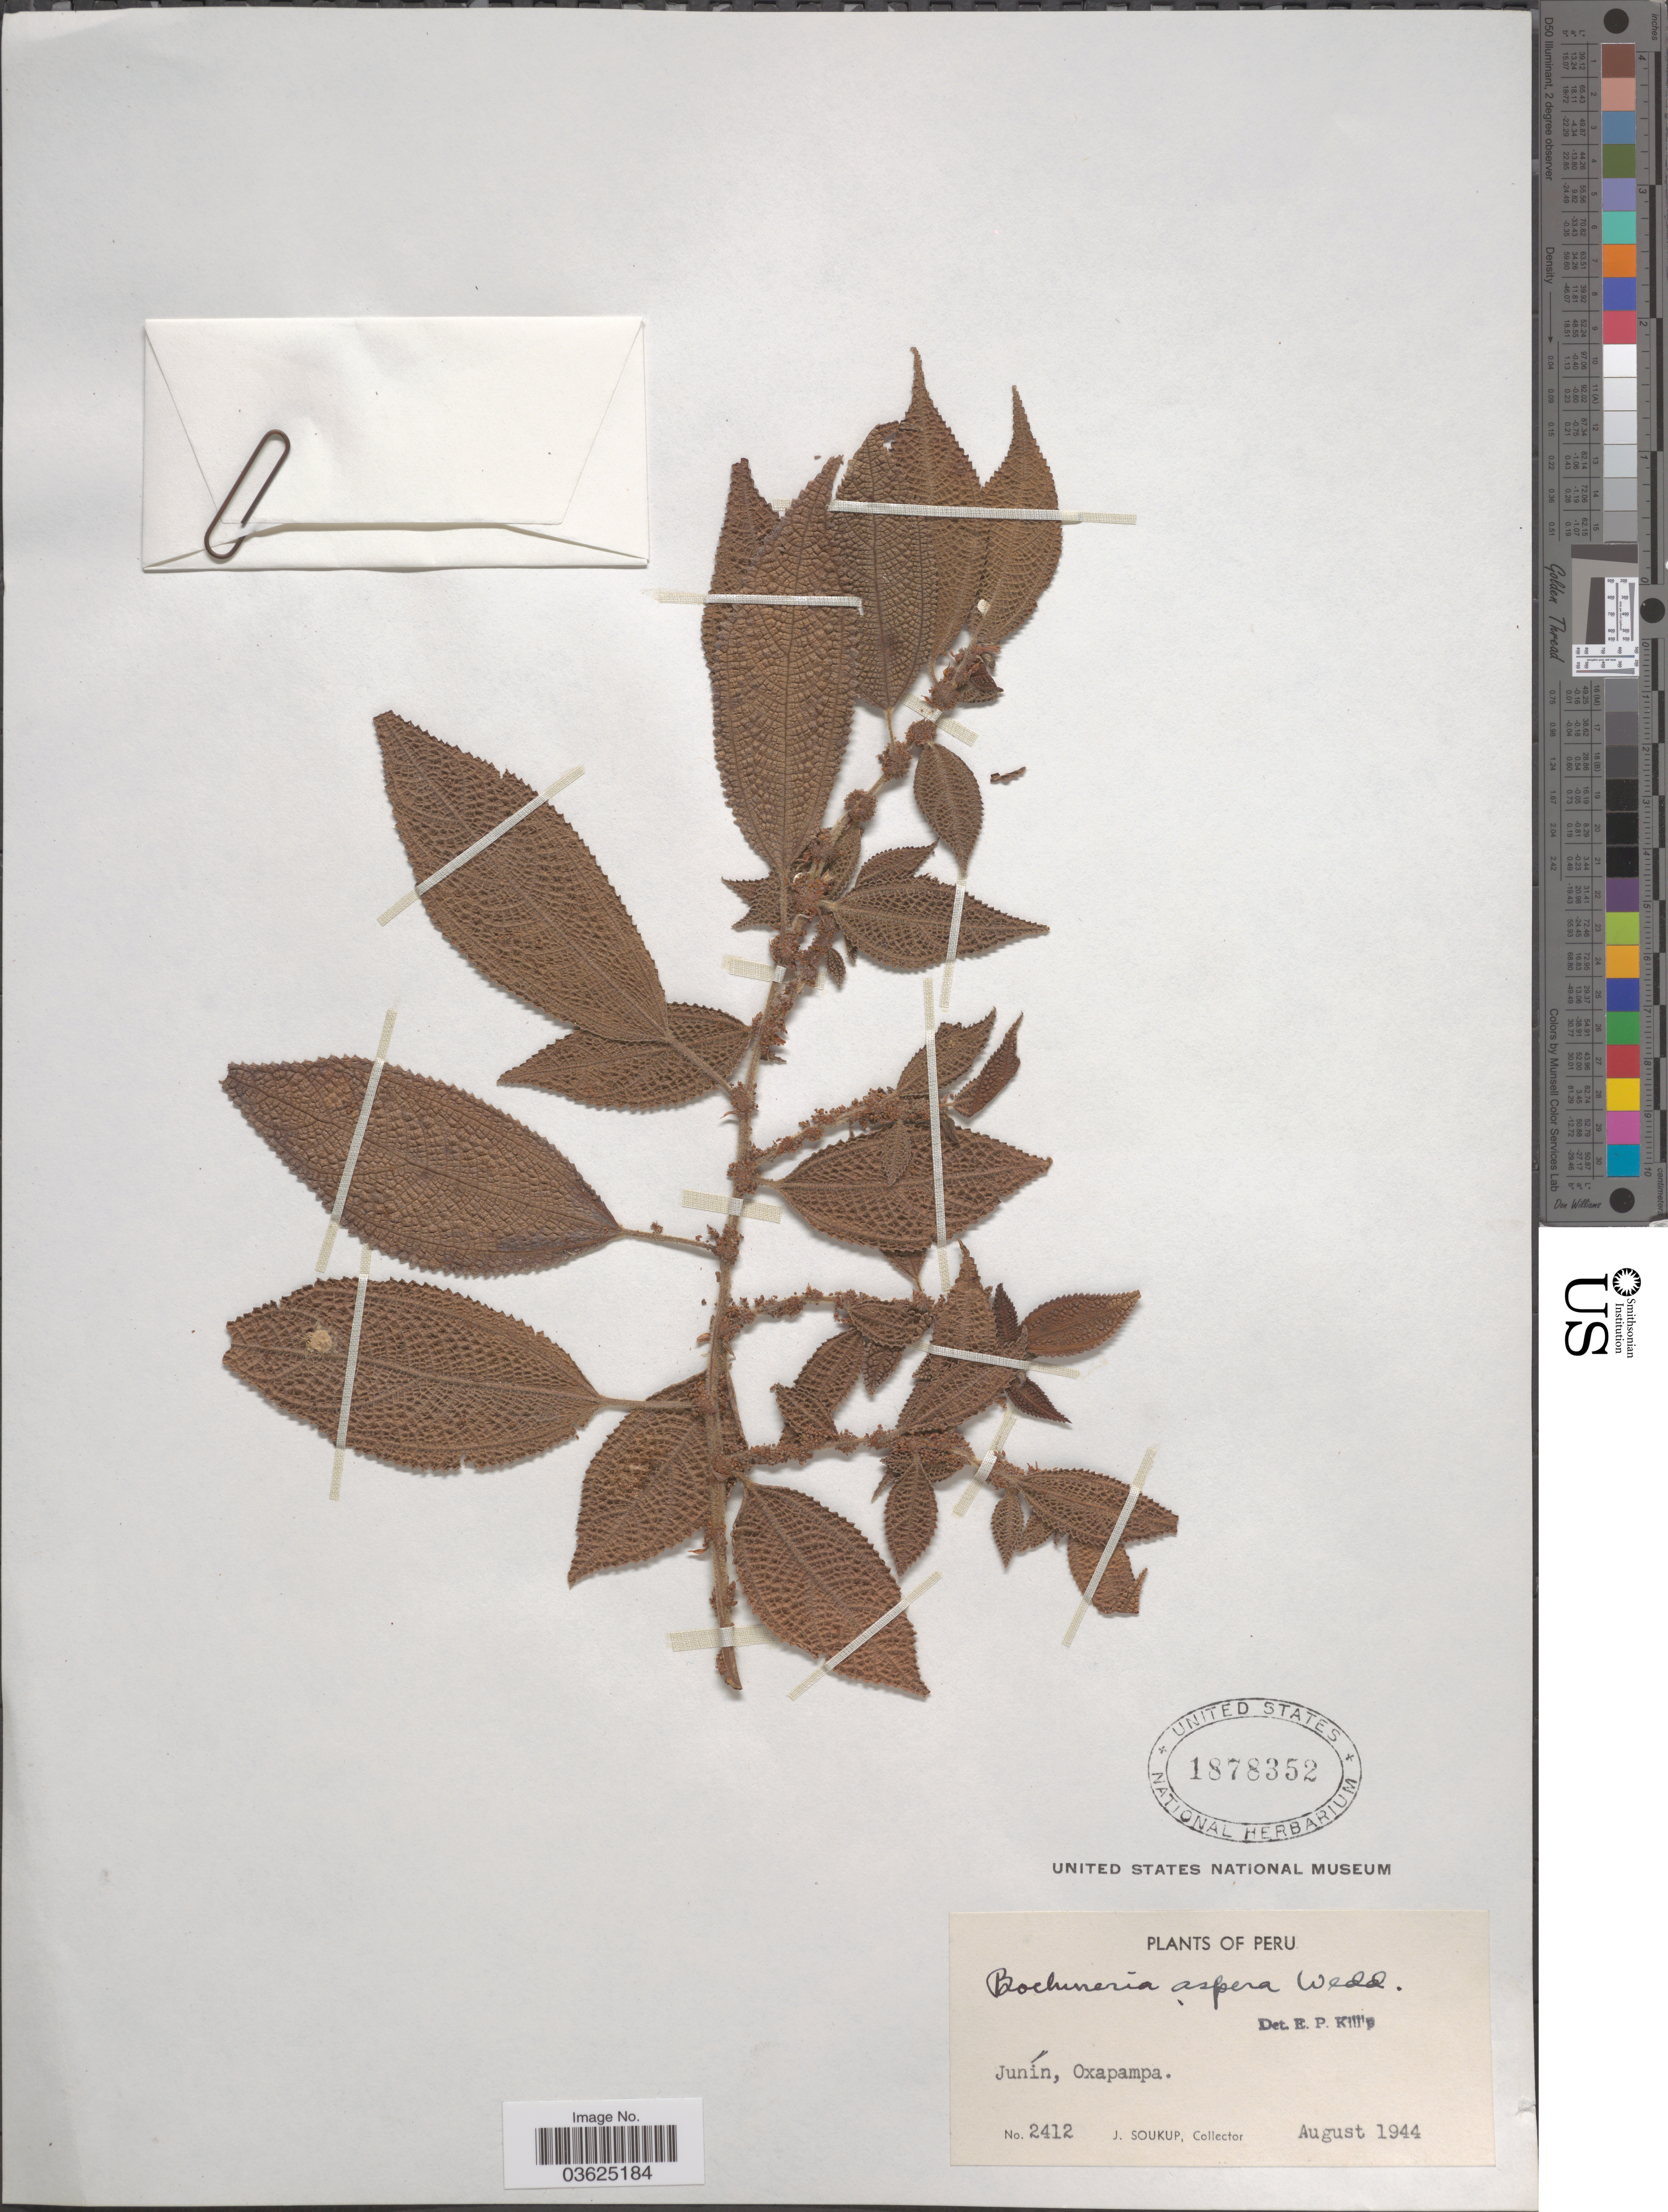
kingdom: Plantae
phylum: Tracheophyta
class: Magnoliopsida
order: Rosales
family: Urticaceae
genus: Boehmeria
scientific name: Boehmeria aspera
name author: Wedd.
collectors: J. Soukup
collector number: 2412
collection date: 1944-08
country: Peru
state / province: Junín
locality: Oxapampa.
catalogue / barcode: US 1878352